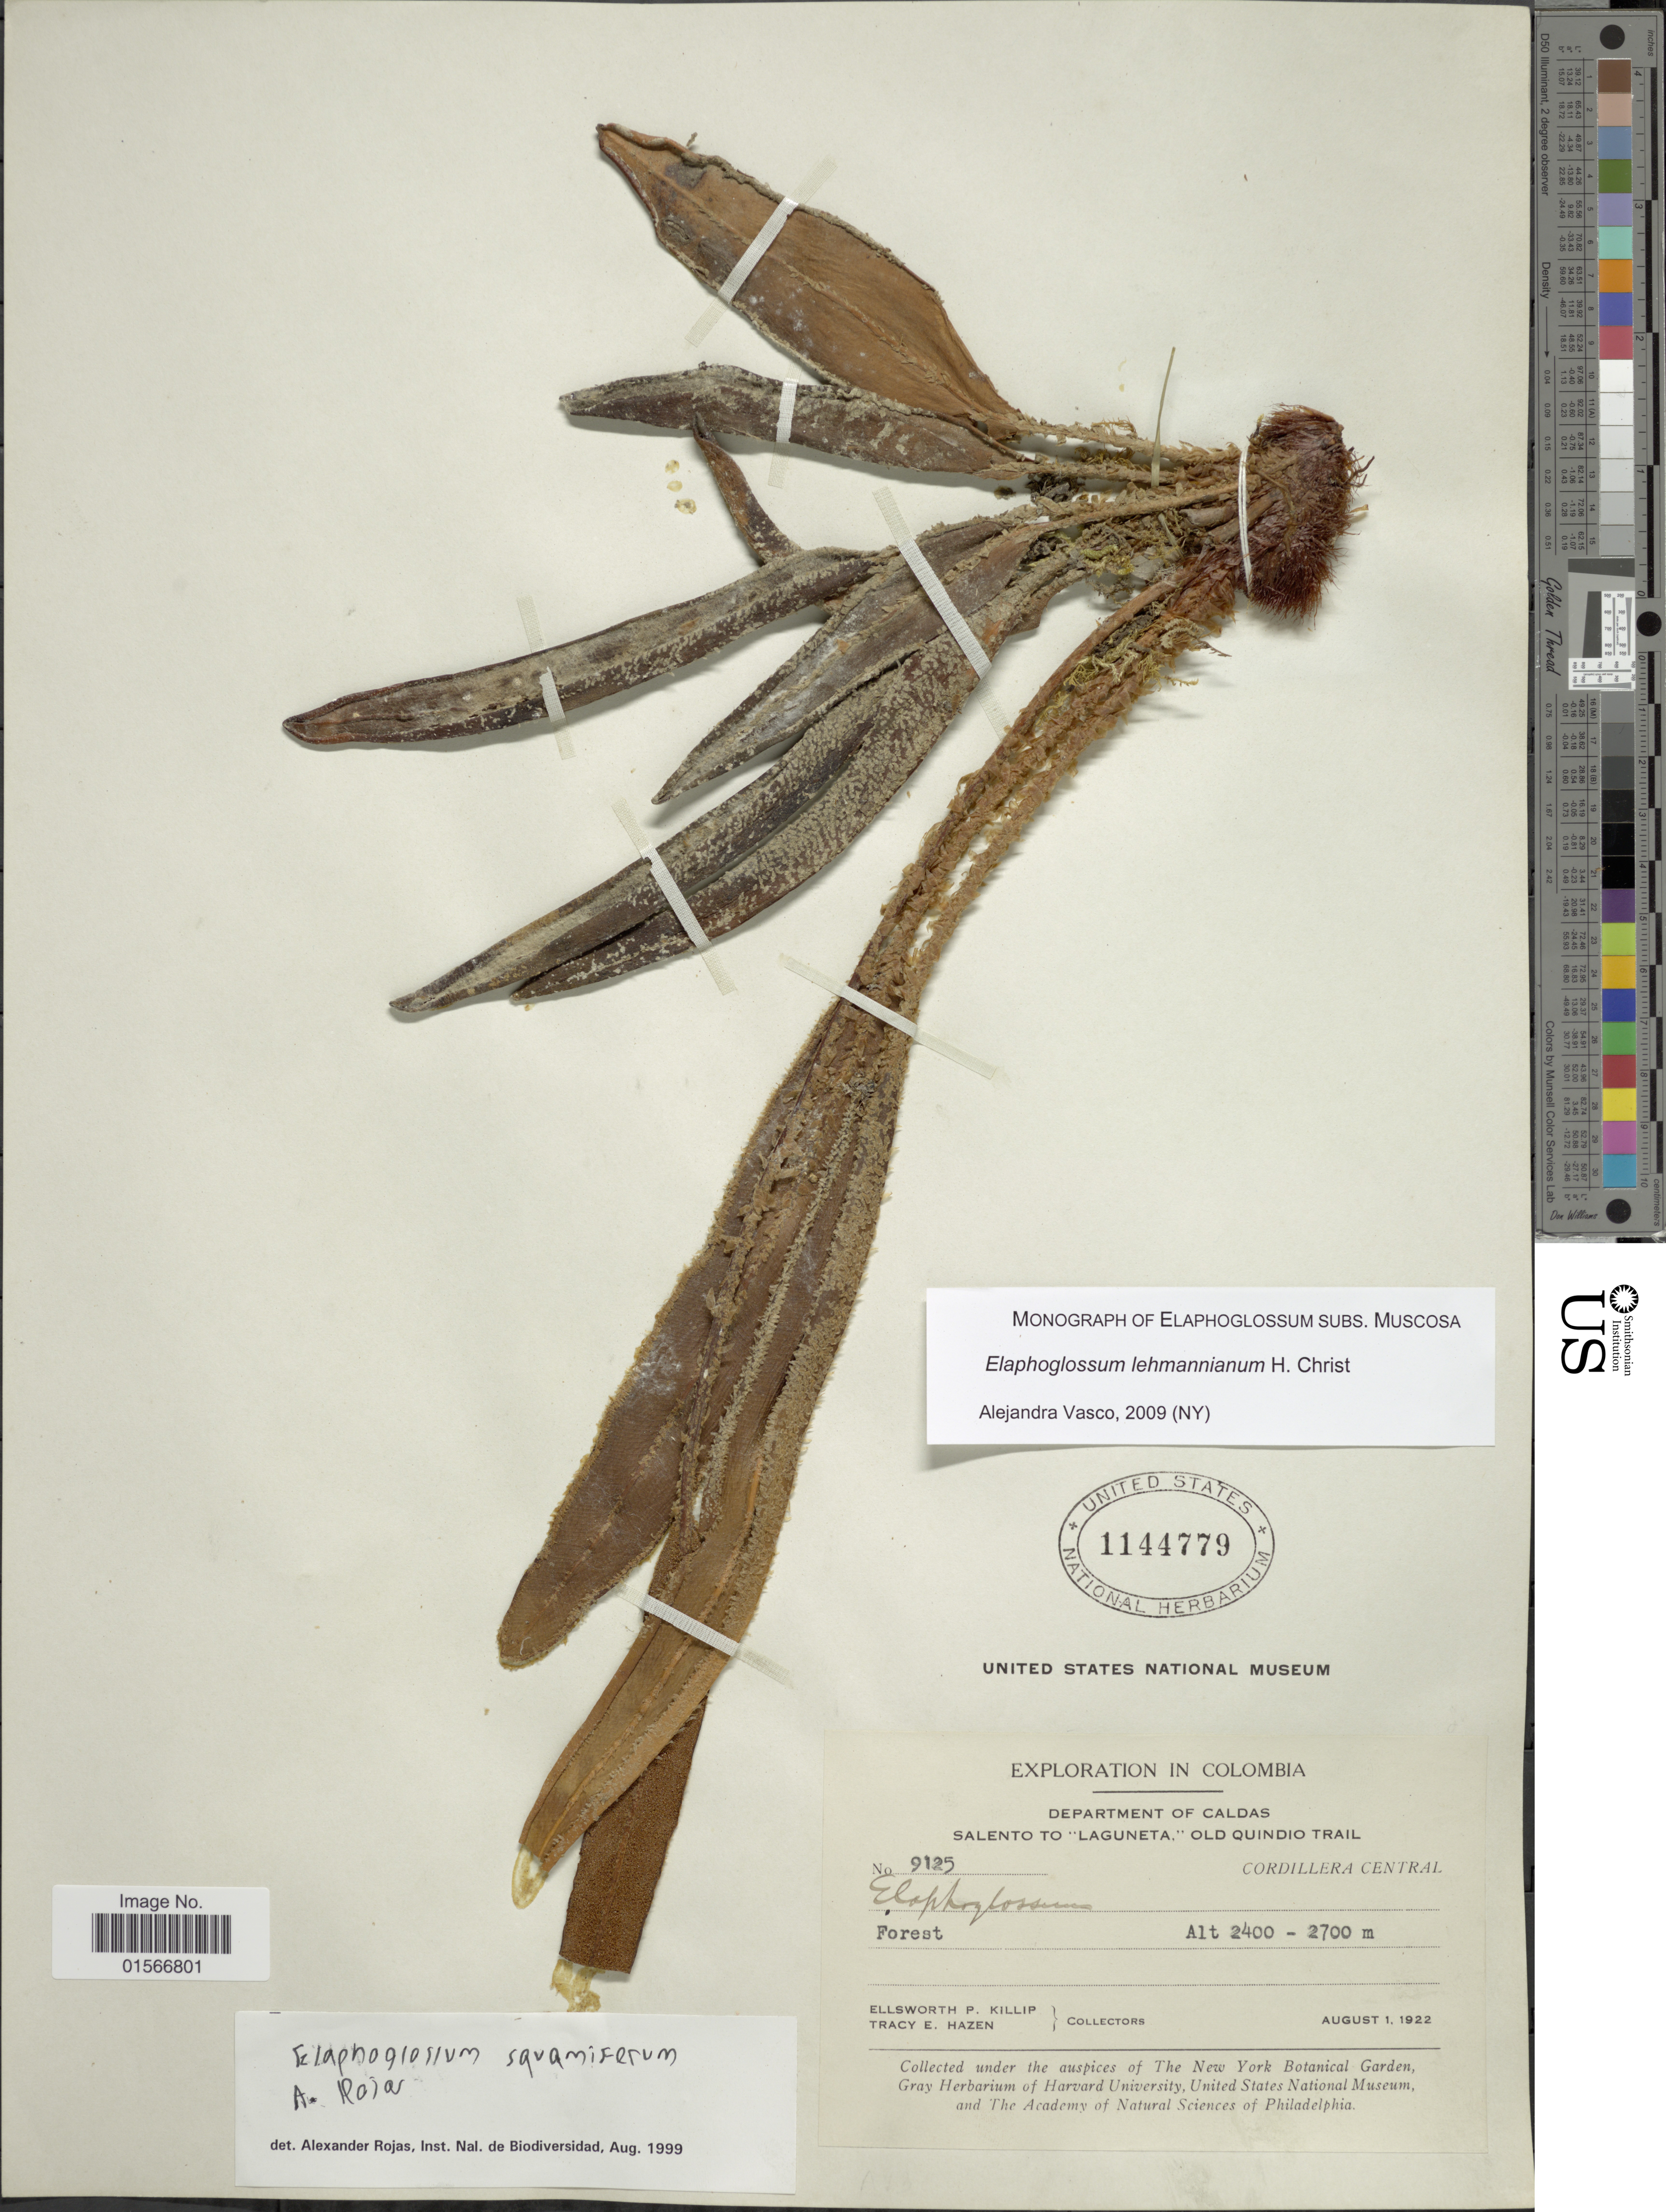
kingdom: Plantae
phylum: Tracheophyta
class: Polypodiopsida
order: Polypodiales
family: Dryopteridaceae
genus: Elaphoglossum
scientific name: Elaphoglossum lehmannianum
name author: Christ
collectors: E. P. Killip & T. E. Hazen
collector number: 9125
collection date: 1922-08-01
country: Colombia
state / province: Caldas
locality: Department of Caldas, Salento to 'Laguneta', Old Quindio Trail, Cordillera Central, Forest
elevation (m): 2400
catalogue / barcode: US 1144779